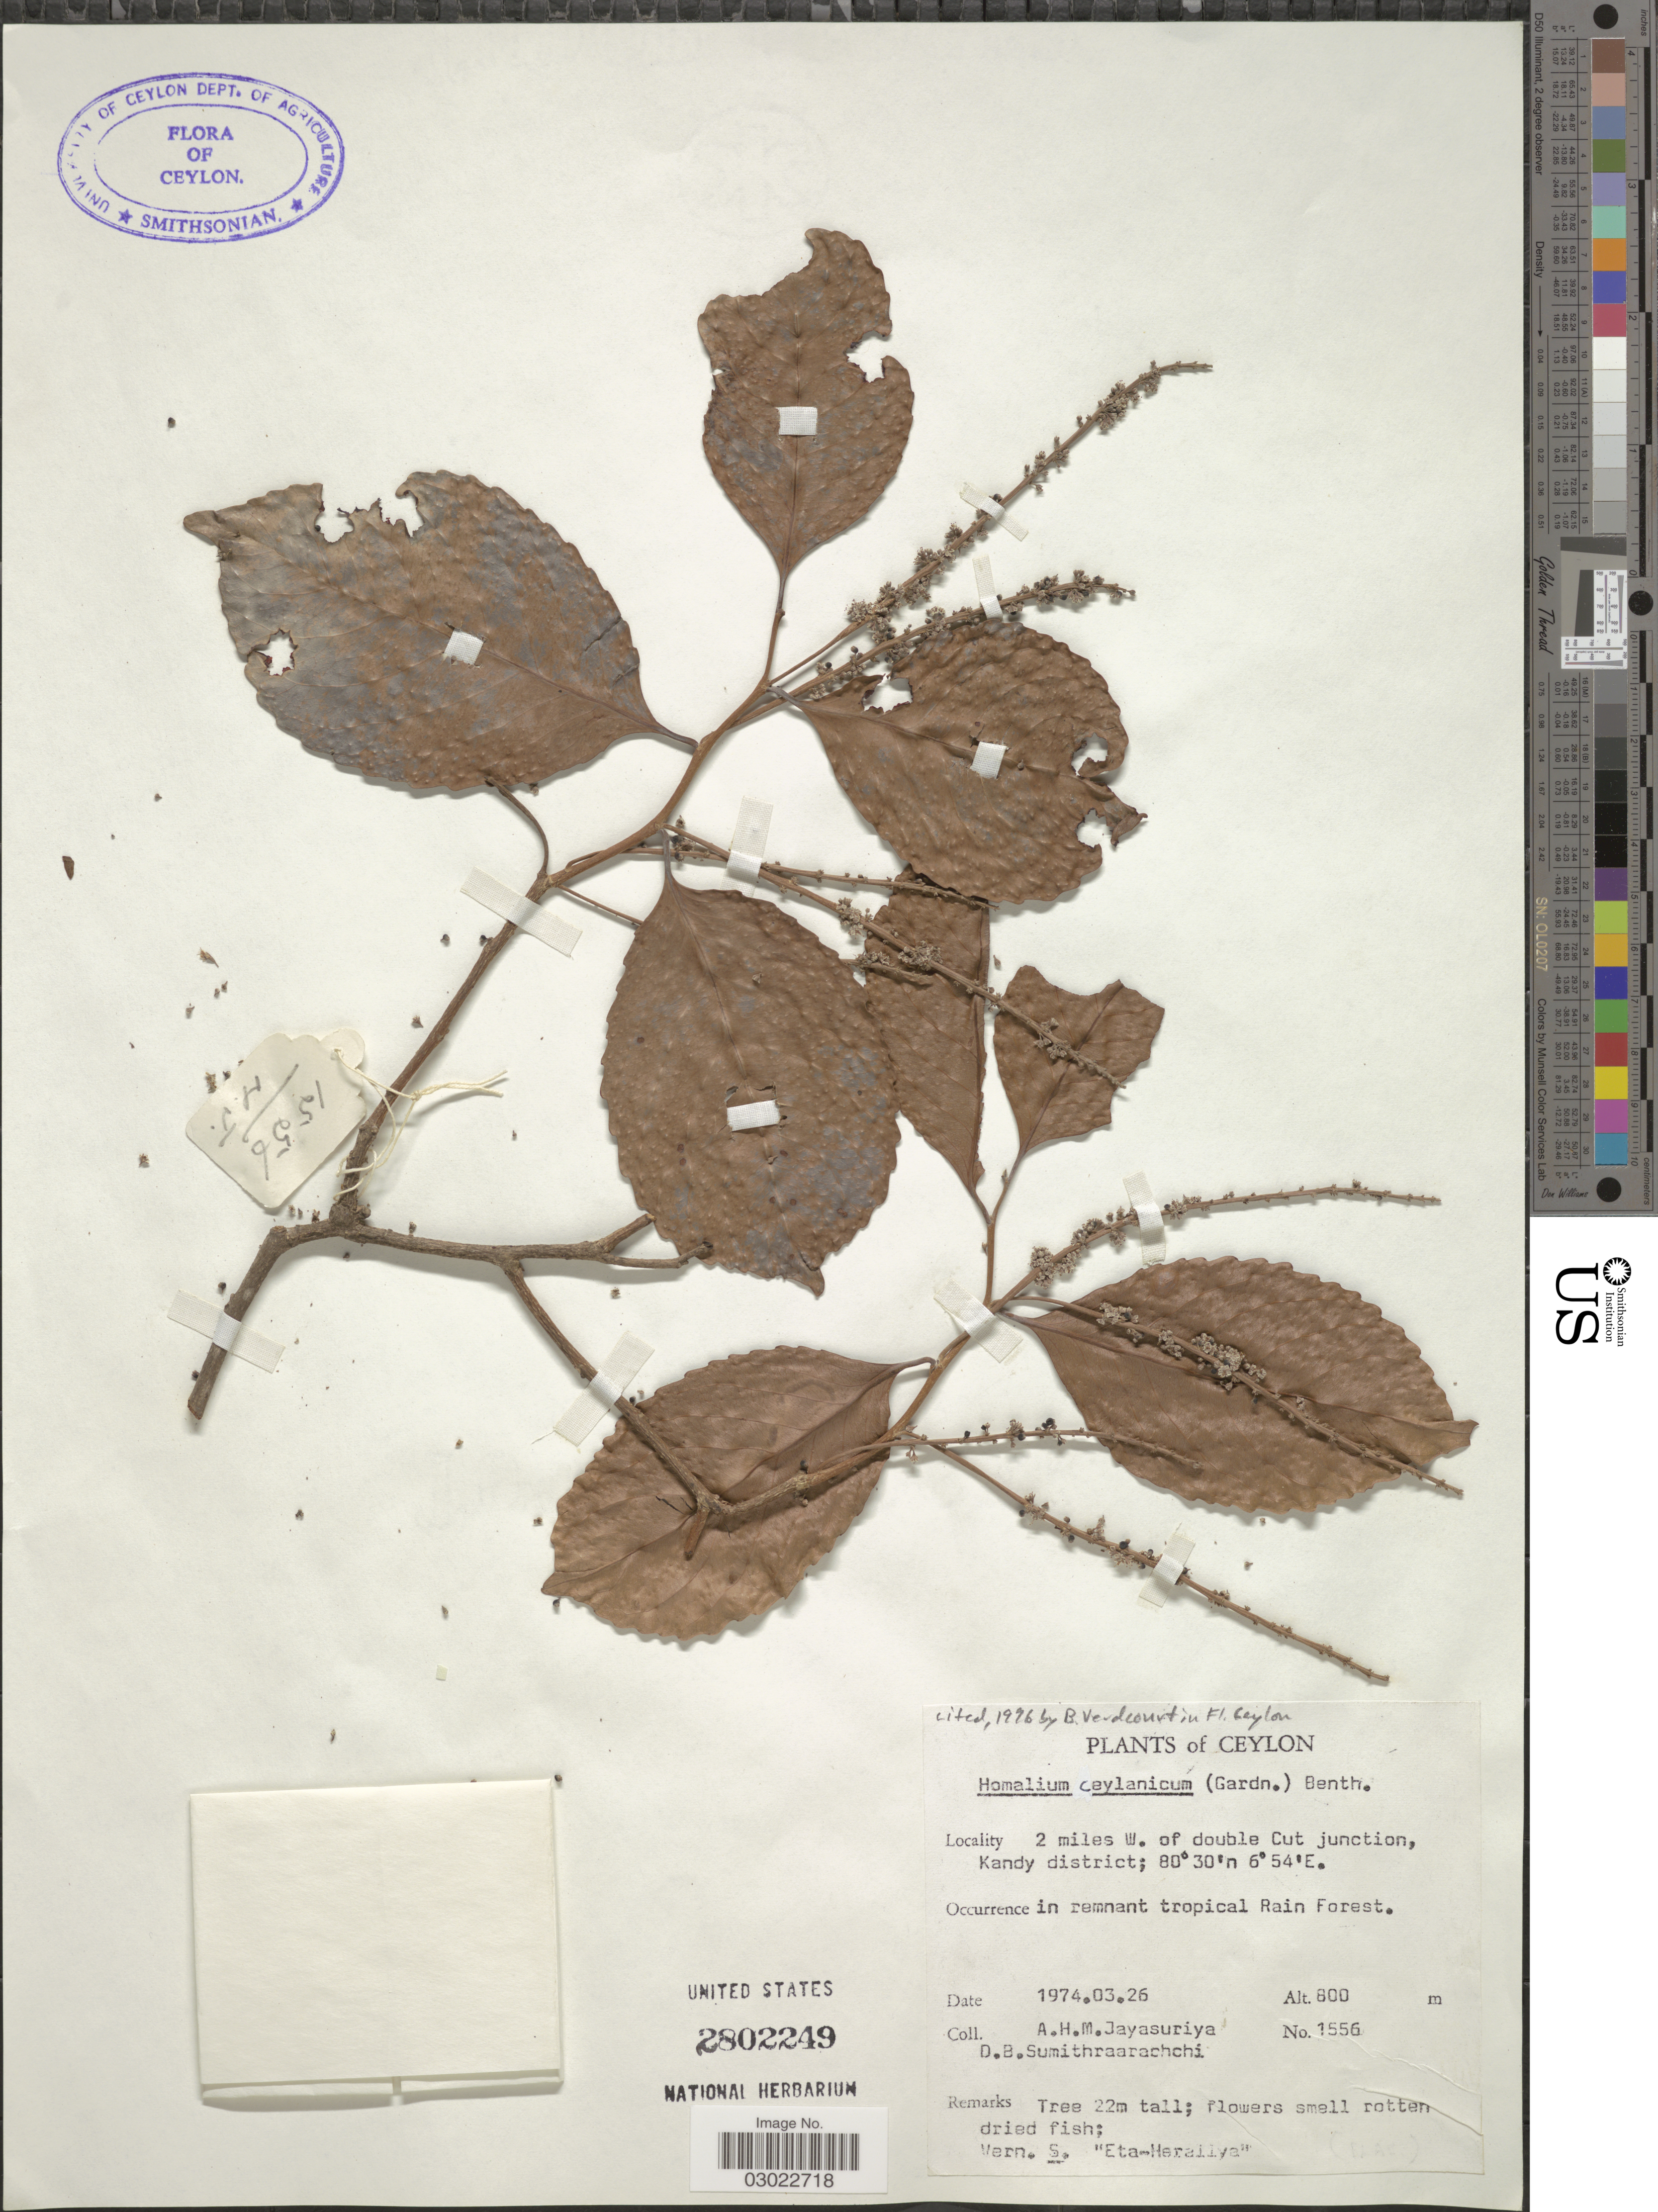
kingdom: Plantae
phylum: Tracheophyta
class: Magnoliopsida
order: Malpighiales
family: Salicaceae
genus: Homalium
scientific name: Homalium ceylanicum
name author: (Gardner) Benth.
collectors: A. H. Jayasuriya & D. B. Sumithraarachchi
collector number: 1556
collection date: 1974-03-26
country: Sri Lanka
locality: Ceylon. 2 miles W. of double Cut junction, Kandy district. In remnant tropical rain forest.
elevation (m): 800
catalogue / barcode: US 2802249